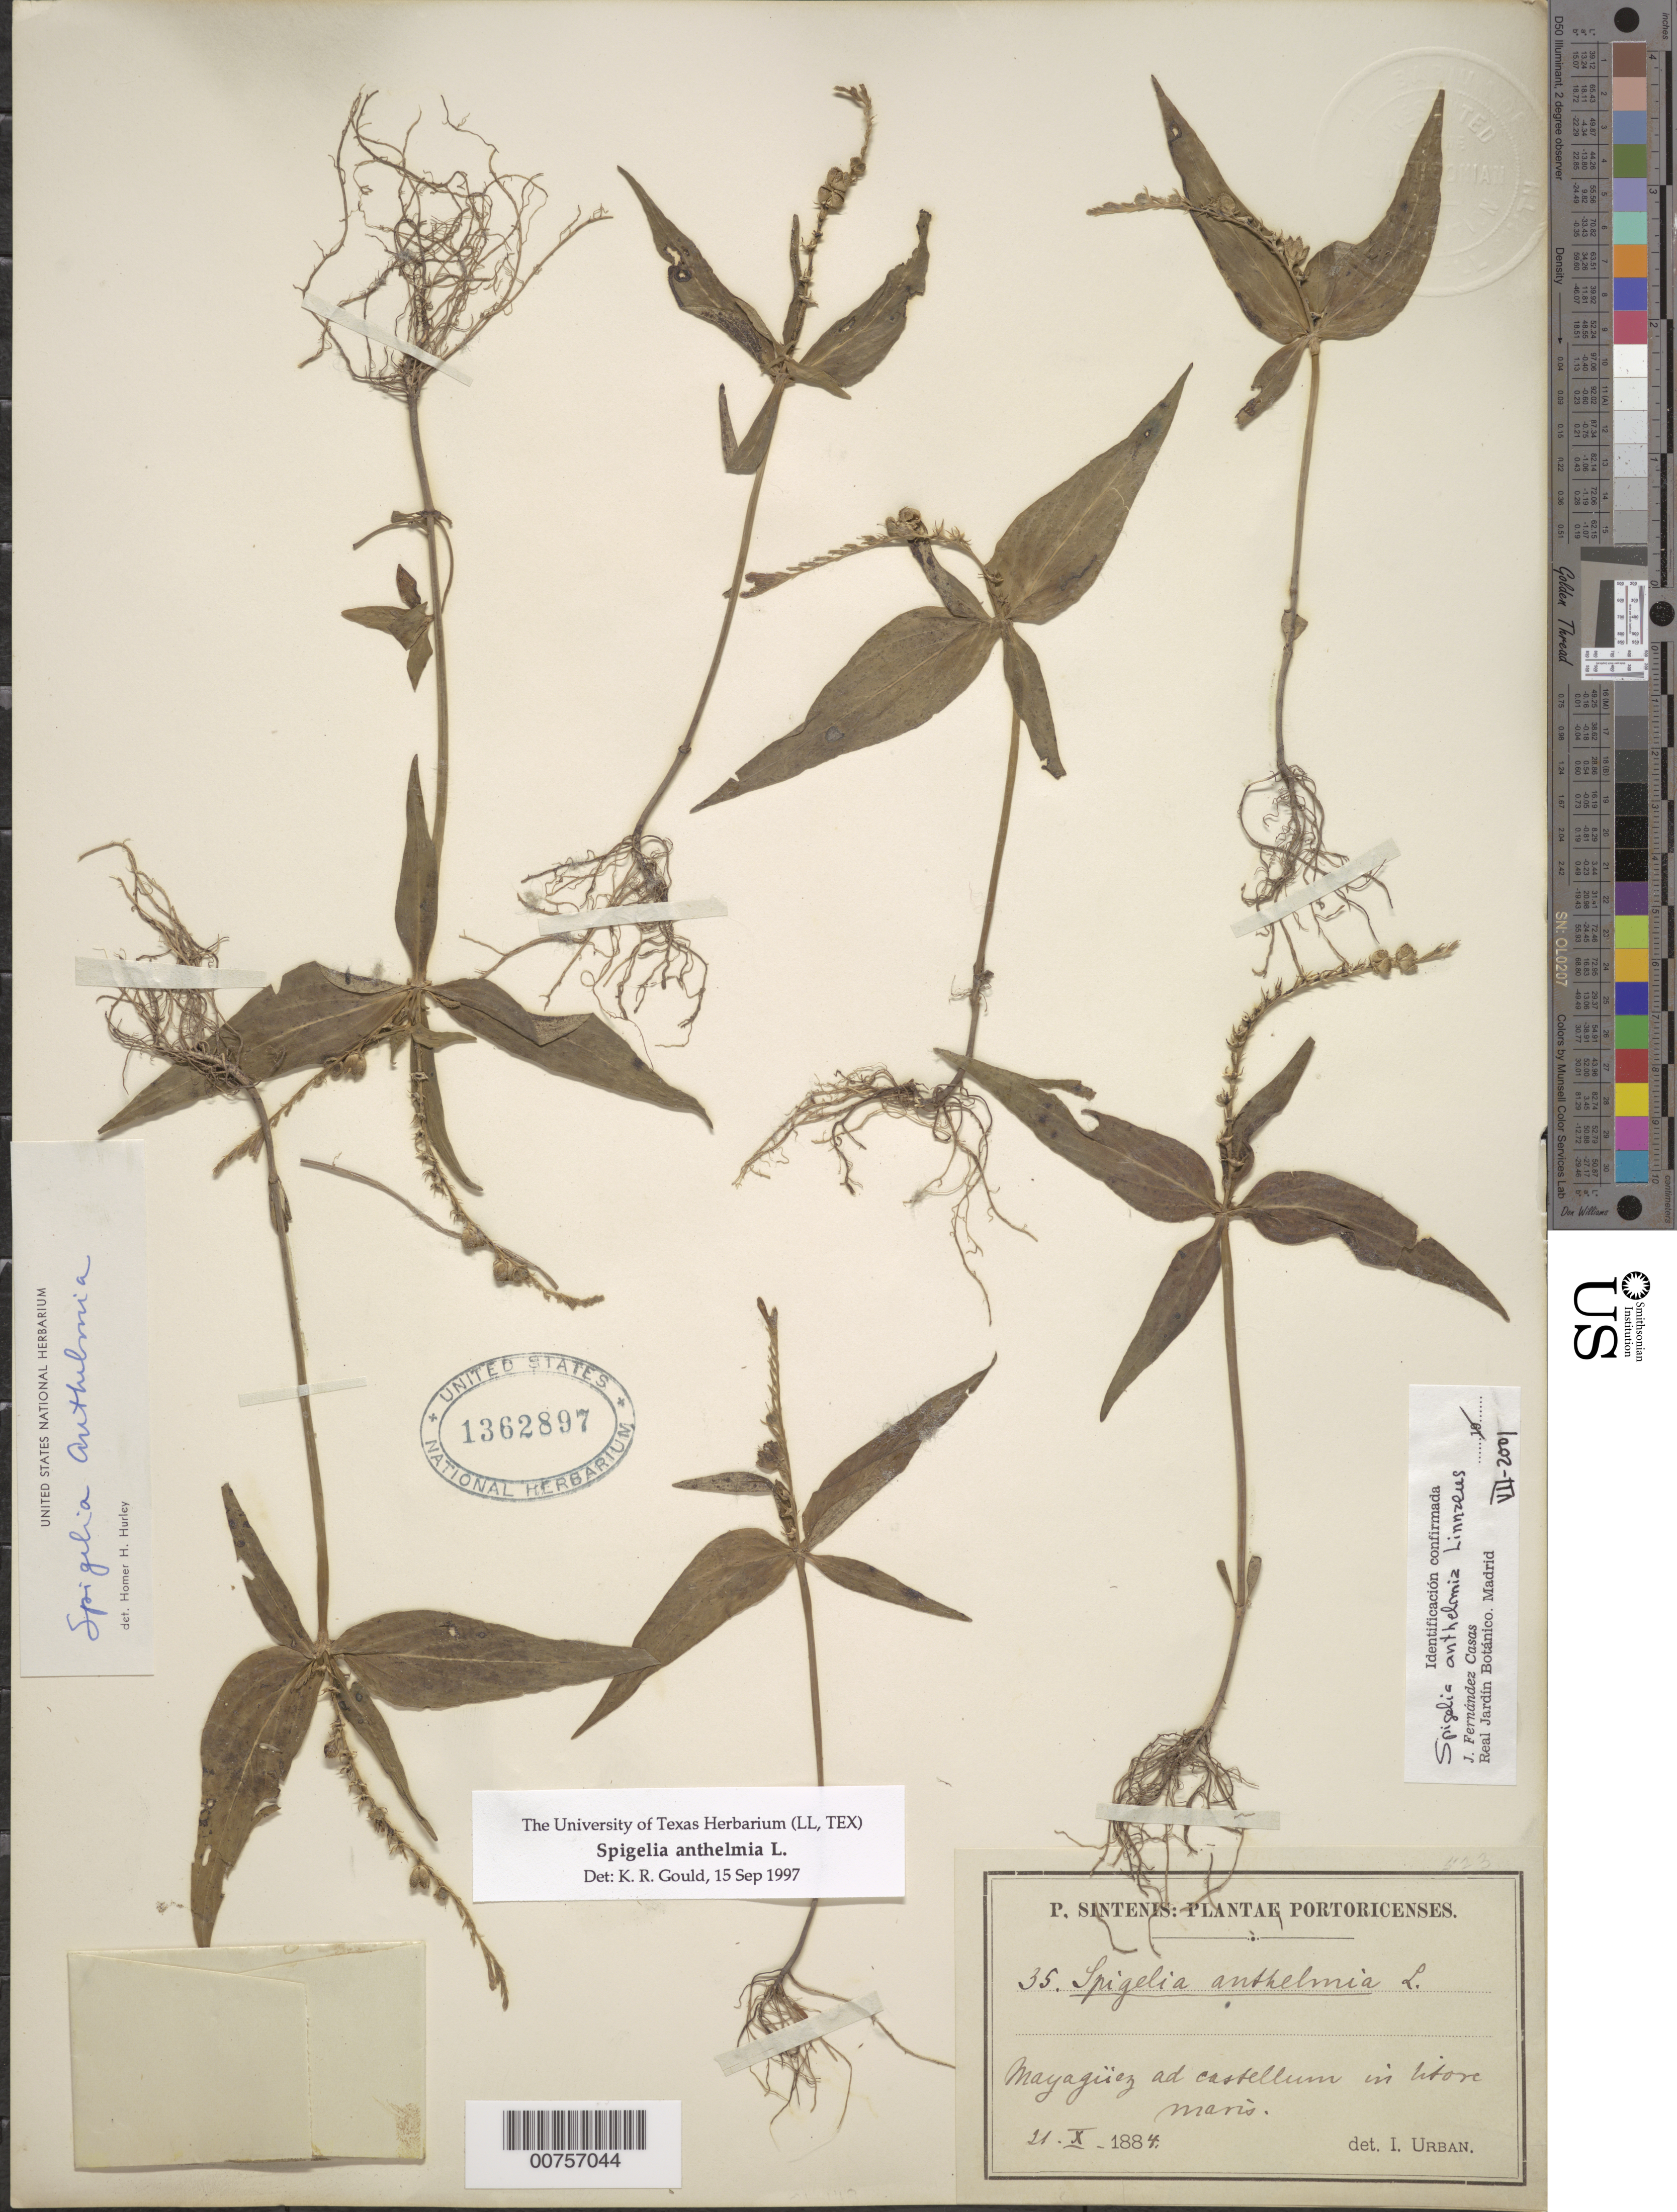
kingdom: Plantae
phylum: Tracheophyta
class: Magnoliopsida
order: Gentianales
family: Loganiaceae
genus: Spigelia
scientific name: Spigelia anthelmia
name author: L.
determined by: Fernández Casas, F. J.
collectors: P. Sintenis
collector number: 35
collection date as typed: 21 Oct 1884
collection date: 1884-10-21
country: Puerto Rico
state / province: Mayagüez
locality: Mayaguez, ad castellum in litore maris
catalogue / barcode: US 1362897